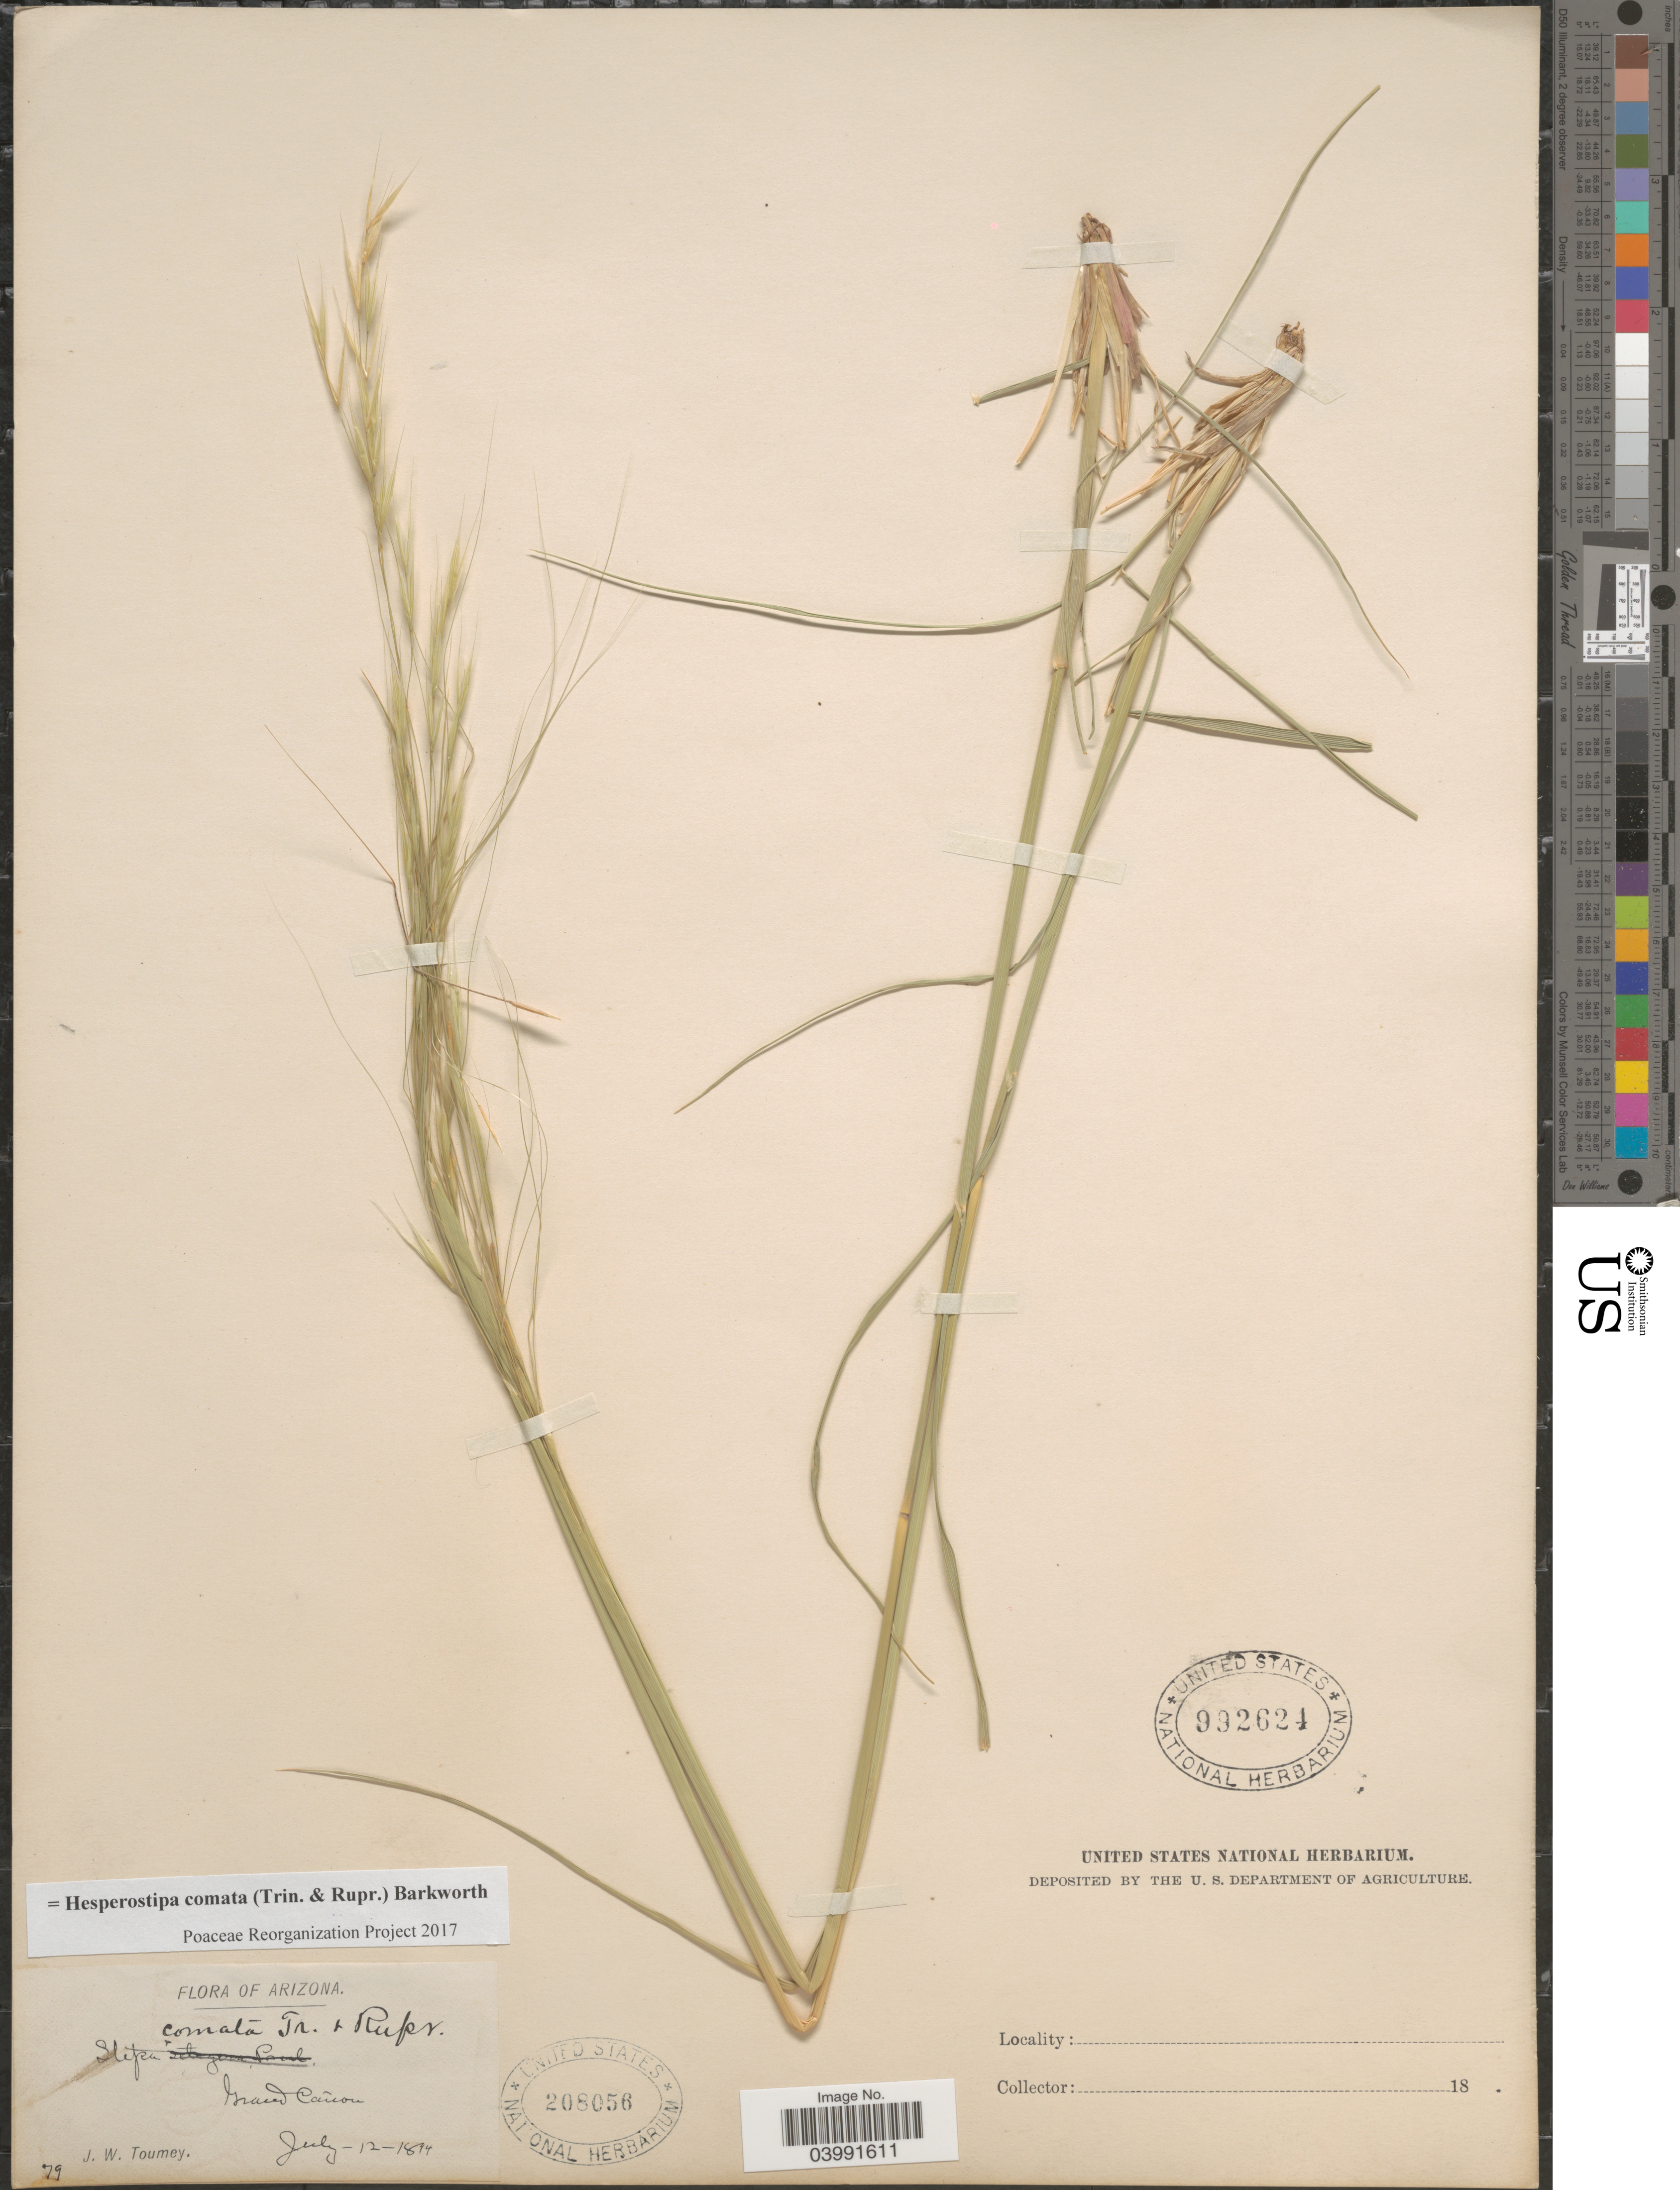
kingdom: Plantae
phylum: Tracheophyta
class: Liliopsida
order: Poales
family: Poaceae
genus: Hesperostipa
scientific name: Hesperostipa comata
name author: (Trin. & Rupr.) Barkworth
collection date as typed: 18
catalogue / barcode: US 992624-2